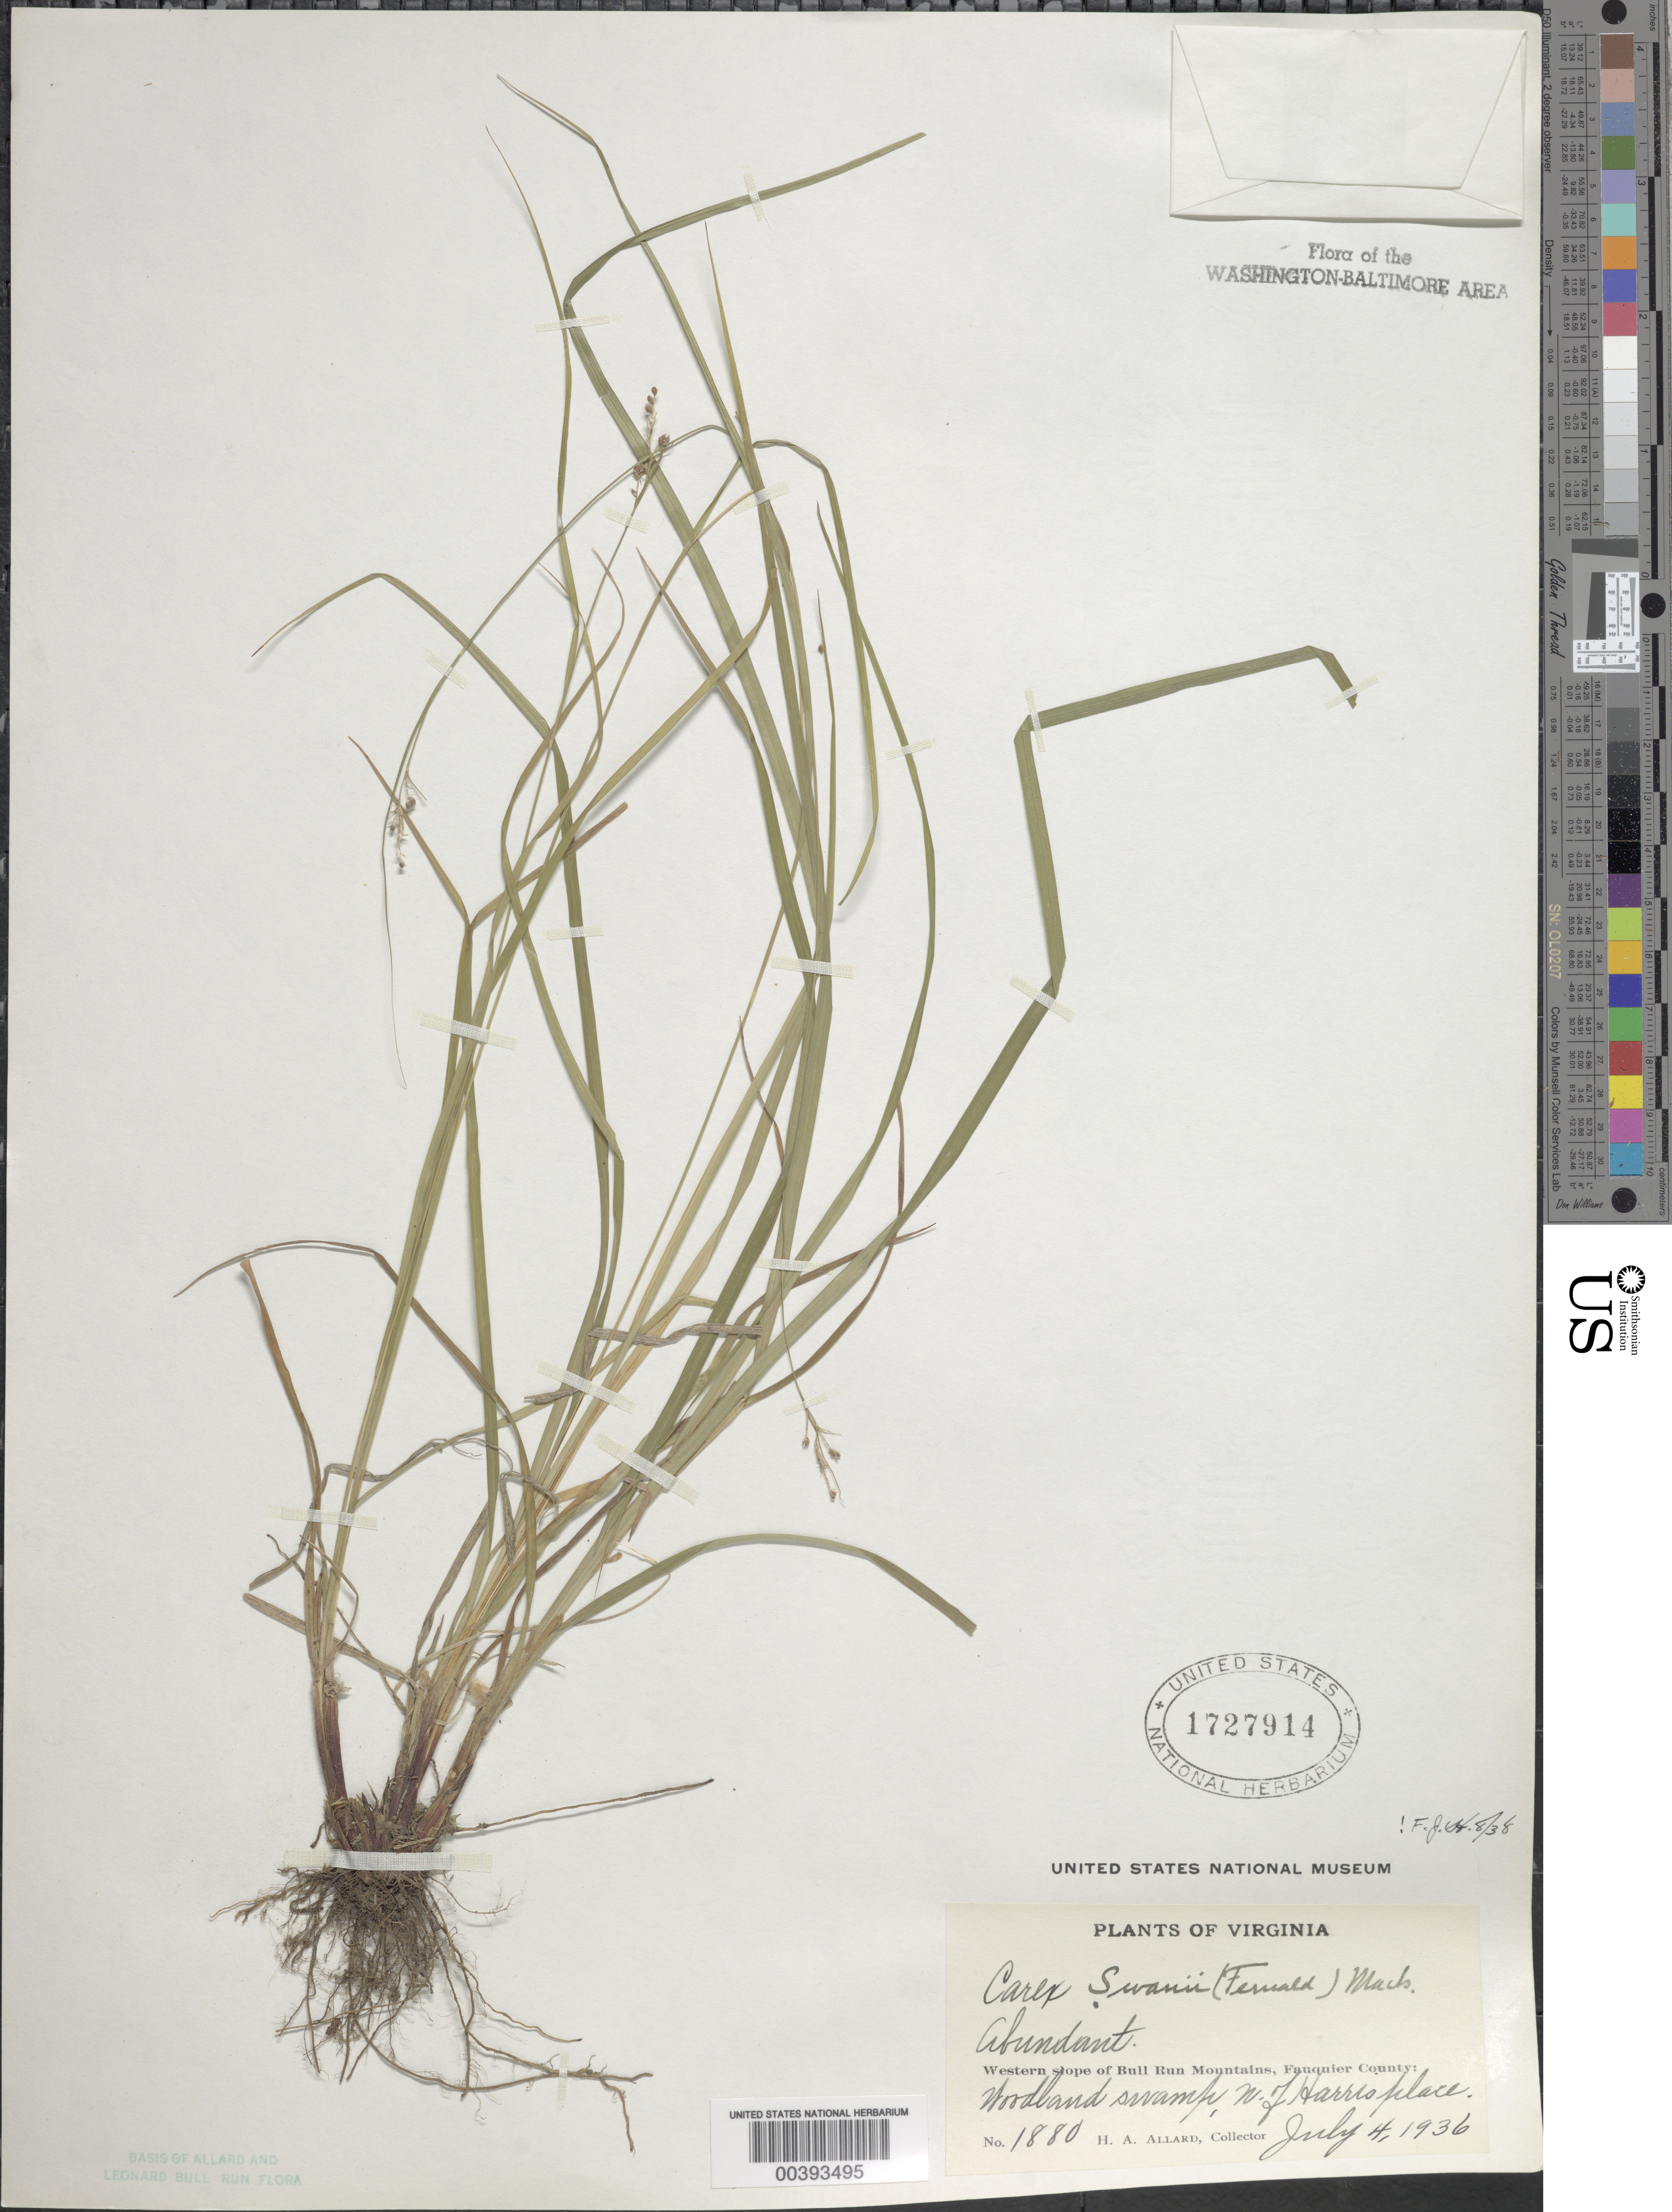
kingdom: Plantae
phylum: Tracheophyta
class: Liliopsida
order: Poales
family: Cyperaceae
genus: Carex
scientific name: Carex swanii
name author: (Fernald) Mack.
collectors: H. A. Allard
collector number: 1880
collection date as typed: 04 Jul 1936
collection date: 1936-07-04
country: United States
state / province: Virginia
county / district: Fauquier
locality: North of Harris place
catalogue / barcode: US 1727914